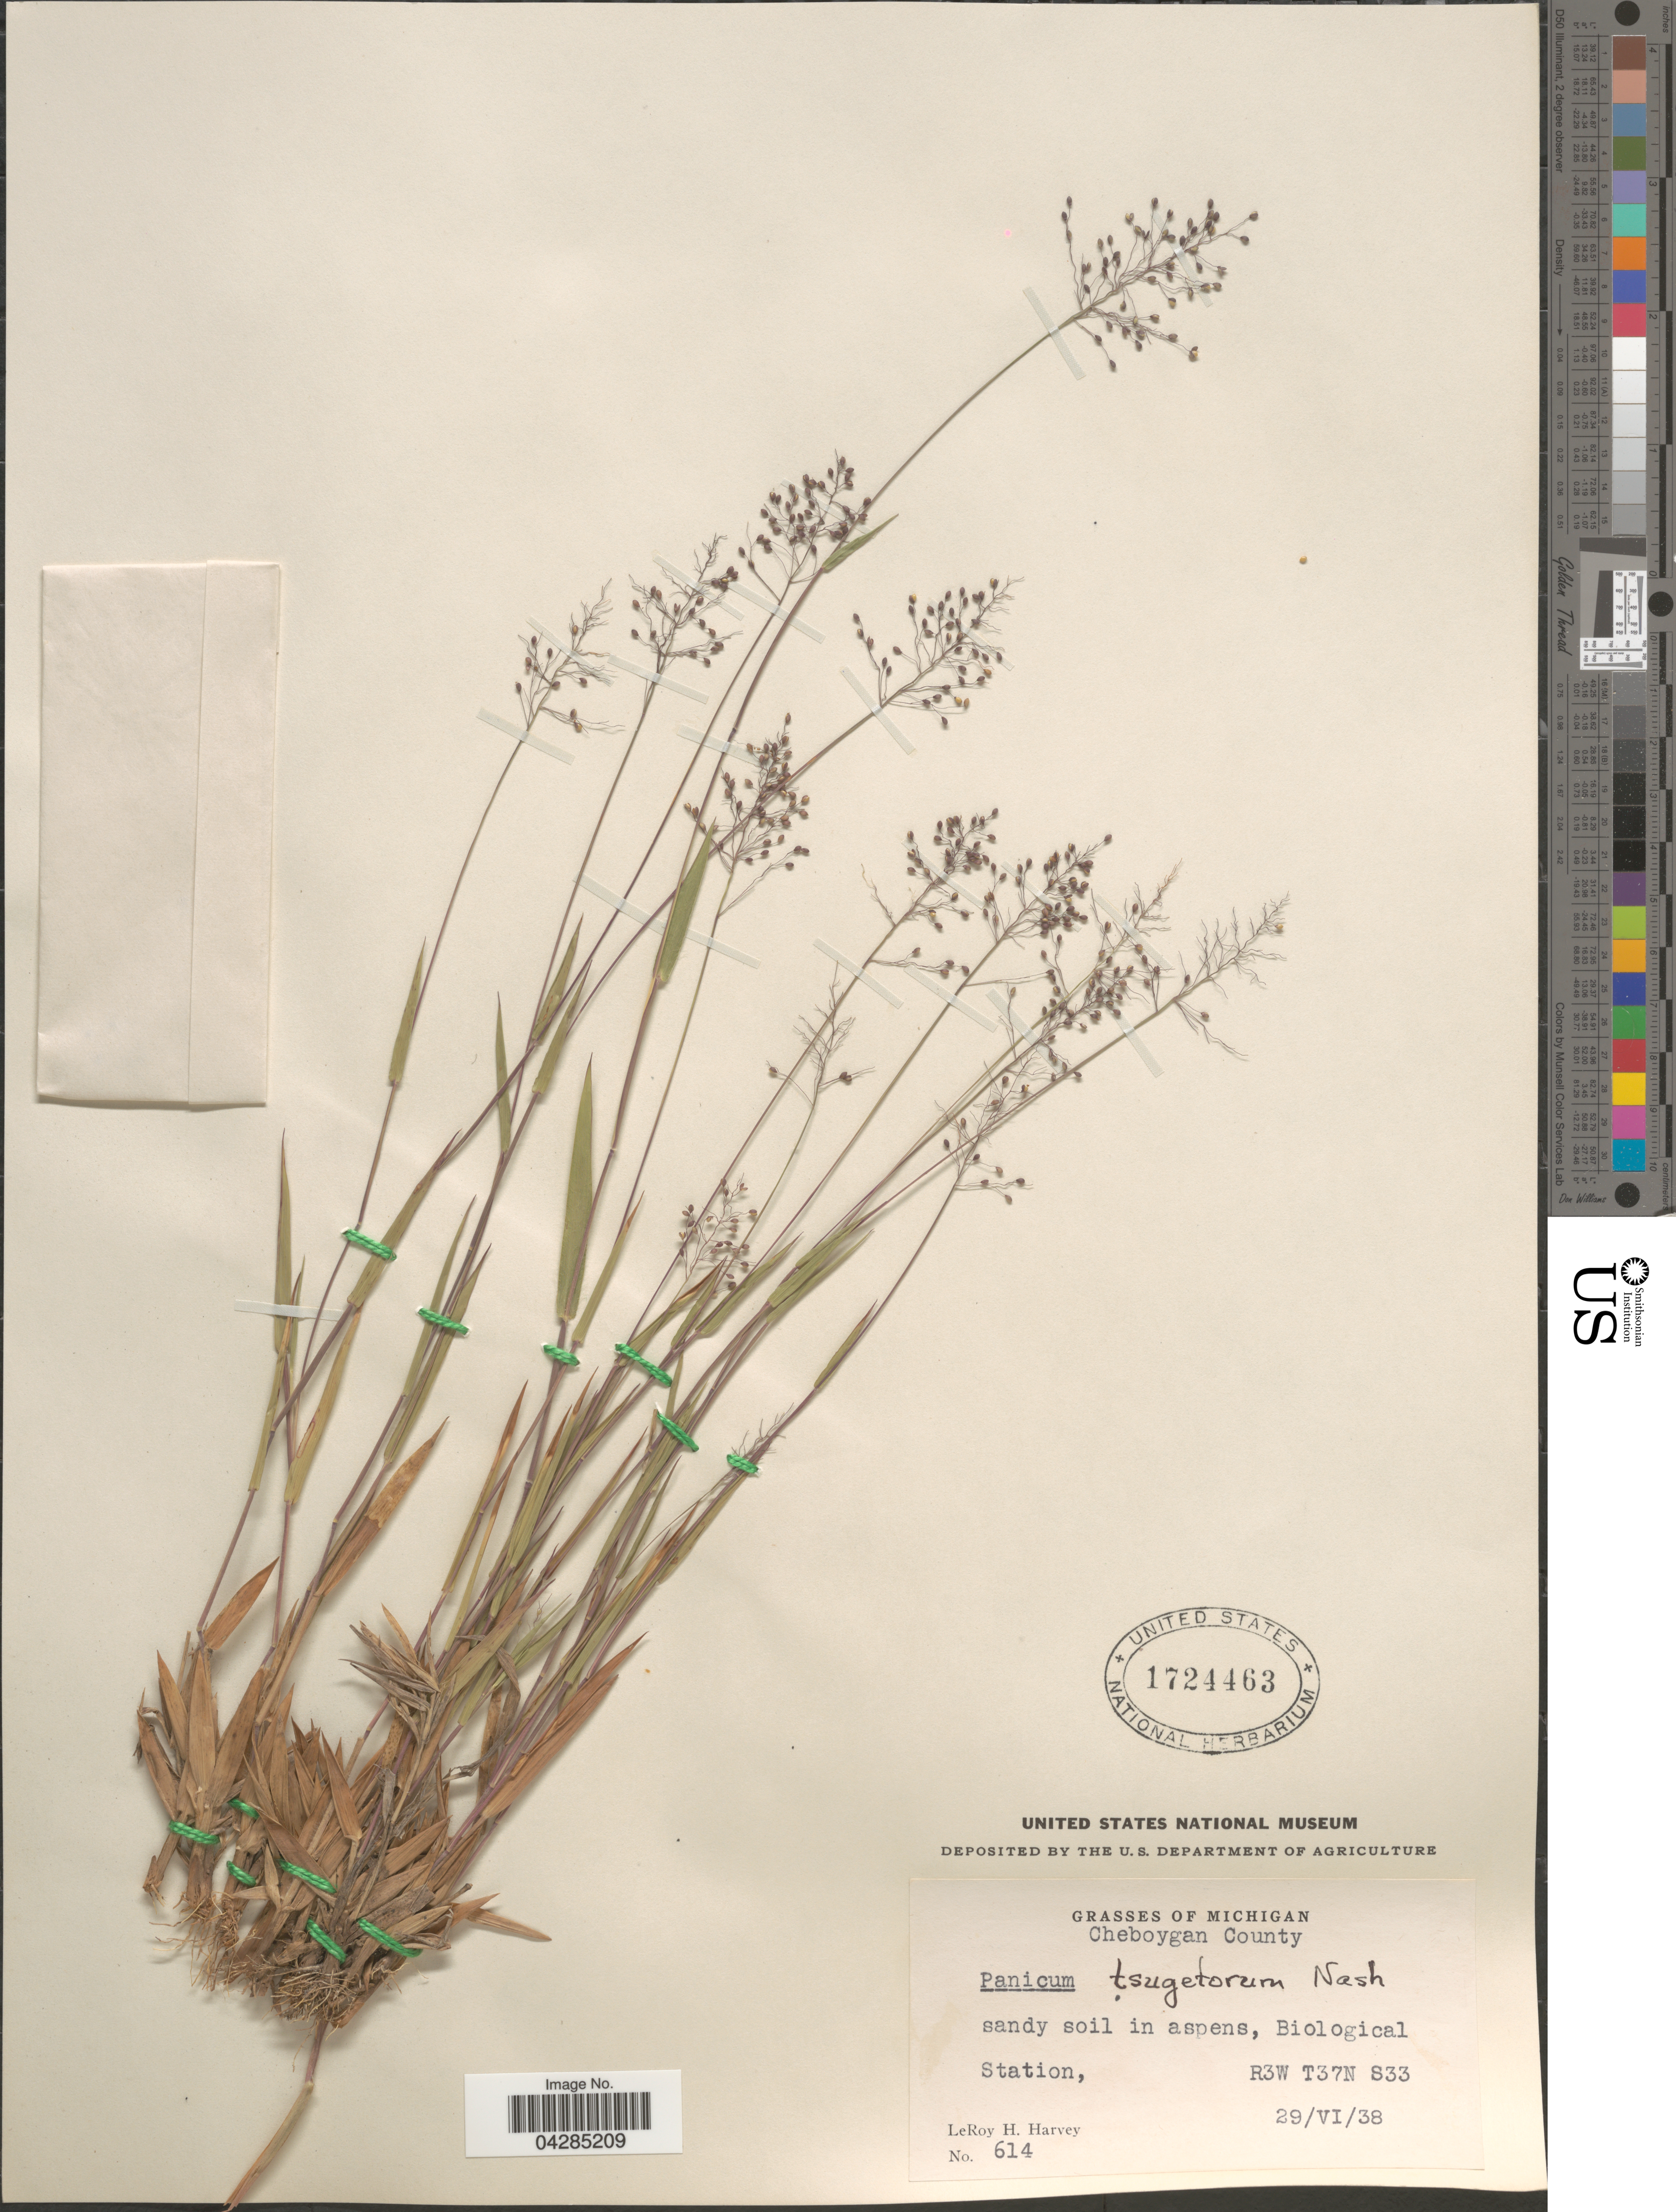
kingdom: Plantae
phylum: Tracheophyta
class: Liliopsida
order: Poales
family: Poaceae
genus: Dichanthelium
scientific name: Dichanthelium portoricense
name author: (Desv. ex Ham.) B.F. Hansen & Wunderlin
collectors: L. H. Harvey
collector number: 614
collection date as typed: Transcribed d/m/y: 29/6/38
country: United States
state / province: Michigan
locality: Cheboygan County. Sandy soil in aspens, Biological Station, R3W T37N S33.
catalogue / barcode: US 1724463